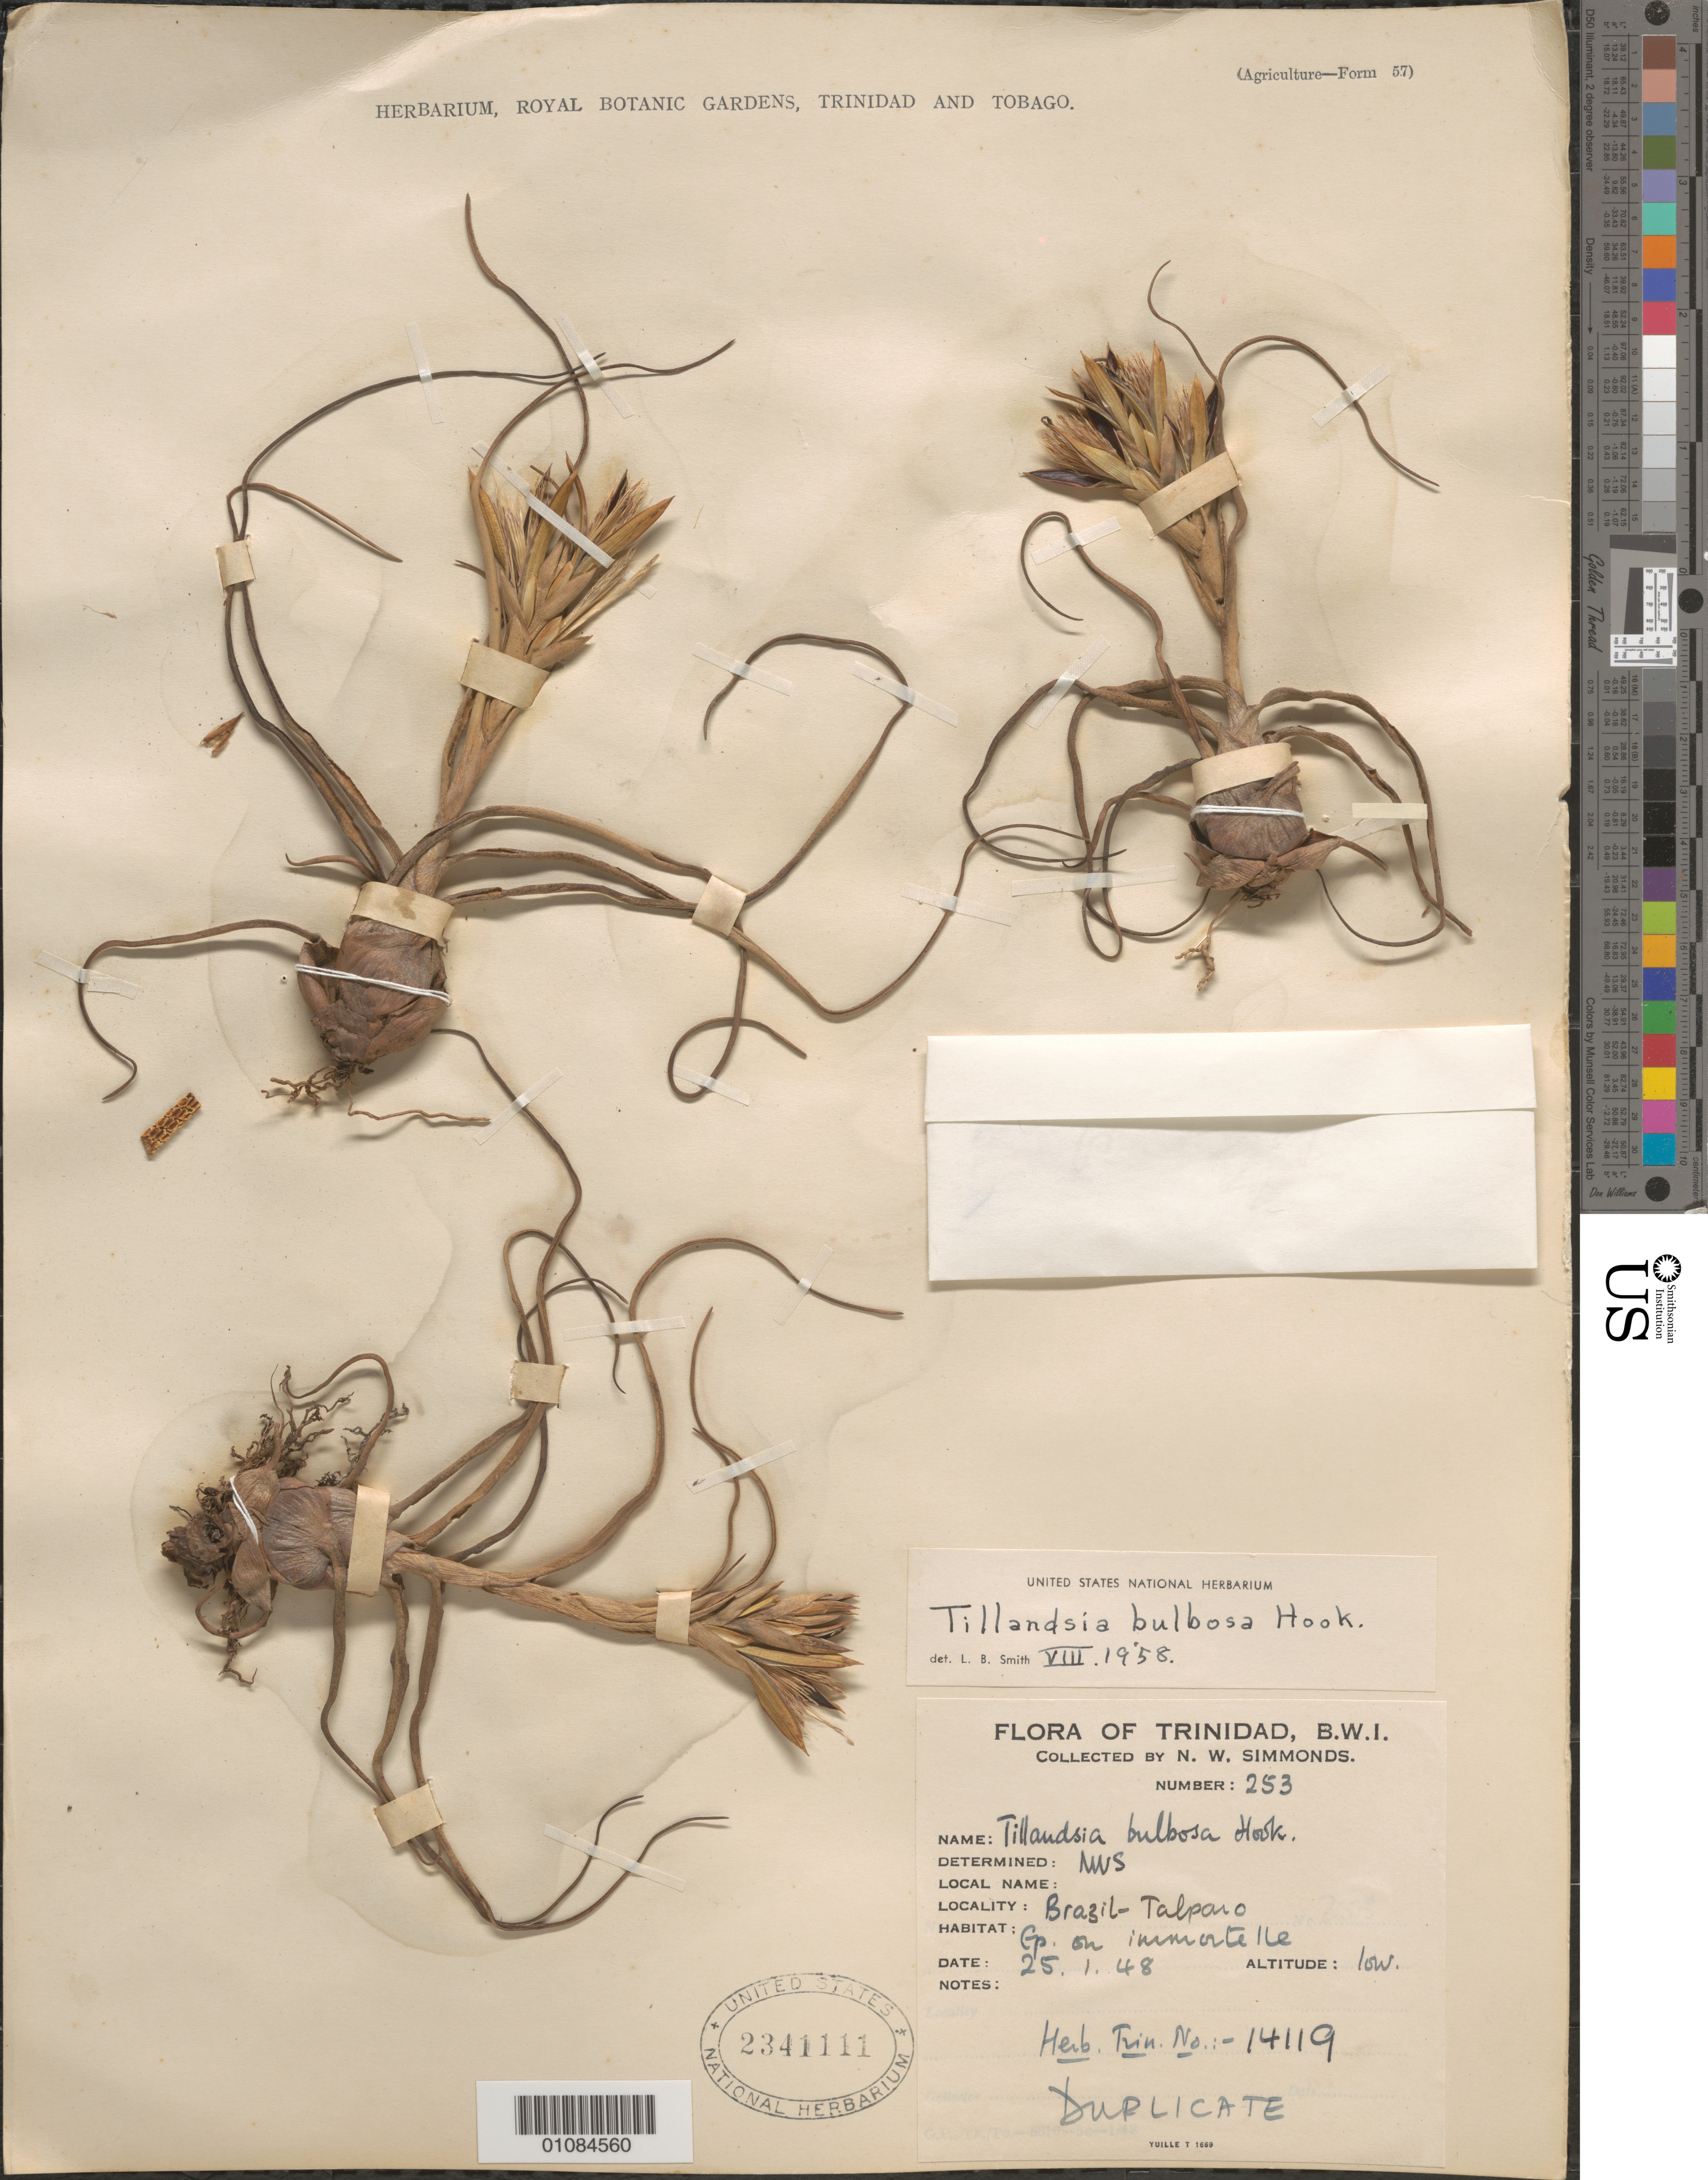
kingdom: Plantae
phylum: Tracheophyta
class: Liliopsida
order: Poales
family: Bromeliaceae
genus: Tillandsia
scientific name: Tillandsia bulbosa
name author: Hook.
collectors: N. W. Simmonds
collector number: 253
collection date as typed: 25 Jan 1948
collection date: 1948-01-25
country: Trinidad and Tobago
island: Trinidad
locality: Brazil-Talparo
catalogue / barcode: US 2341111